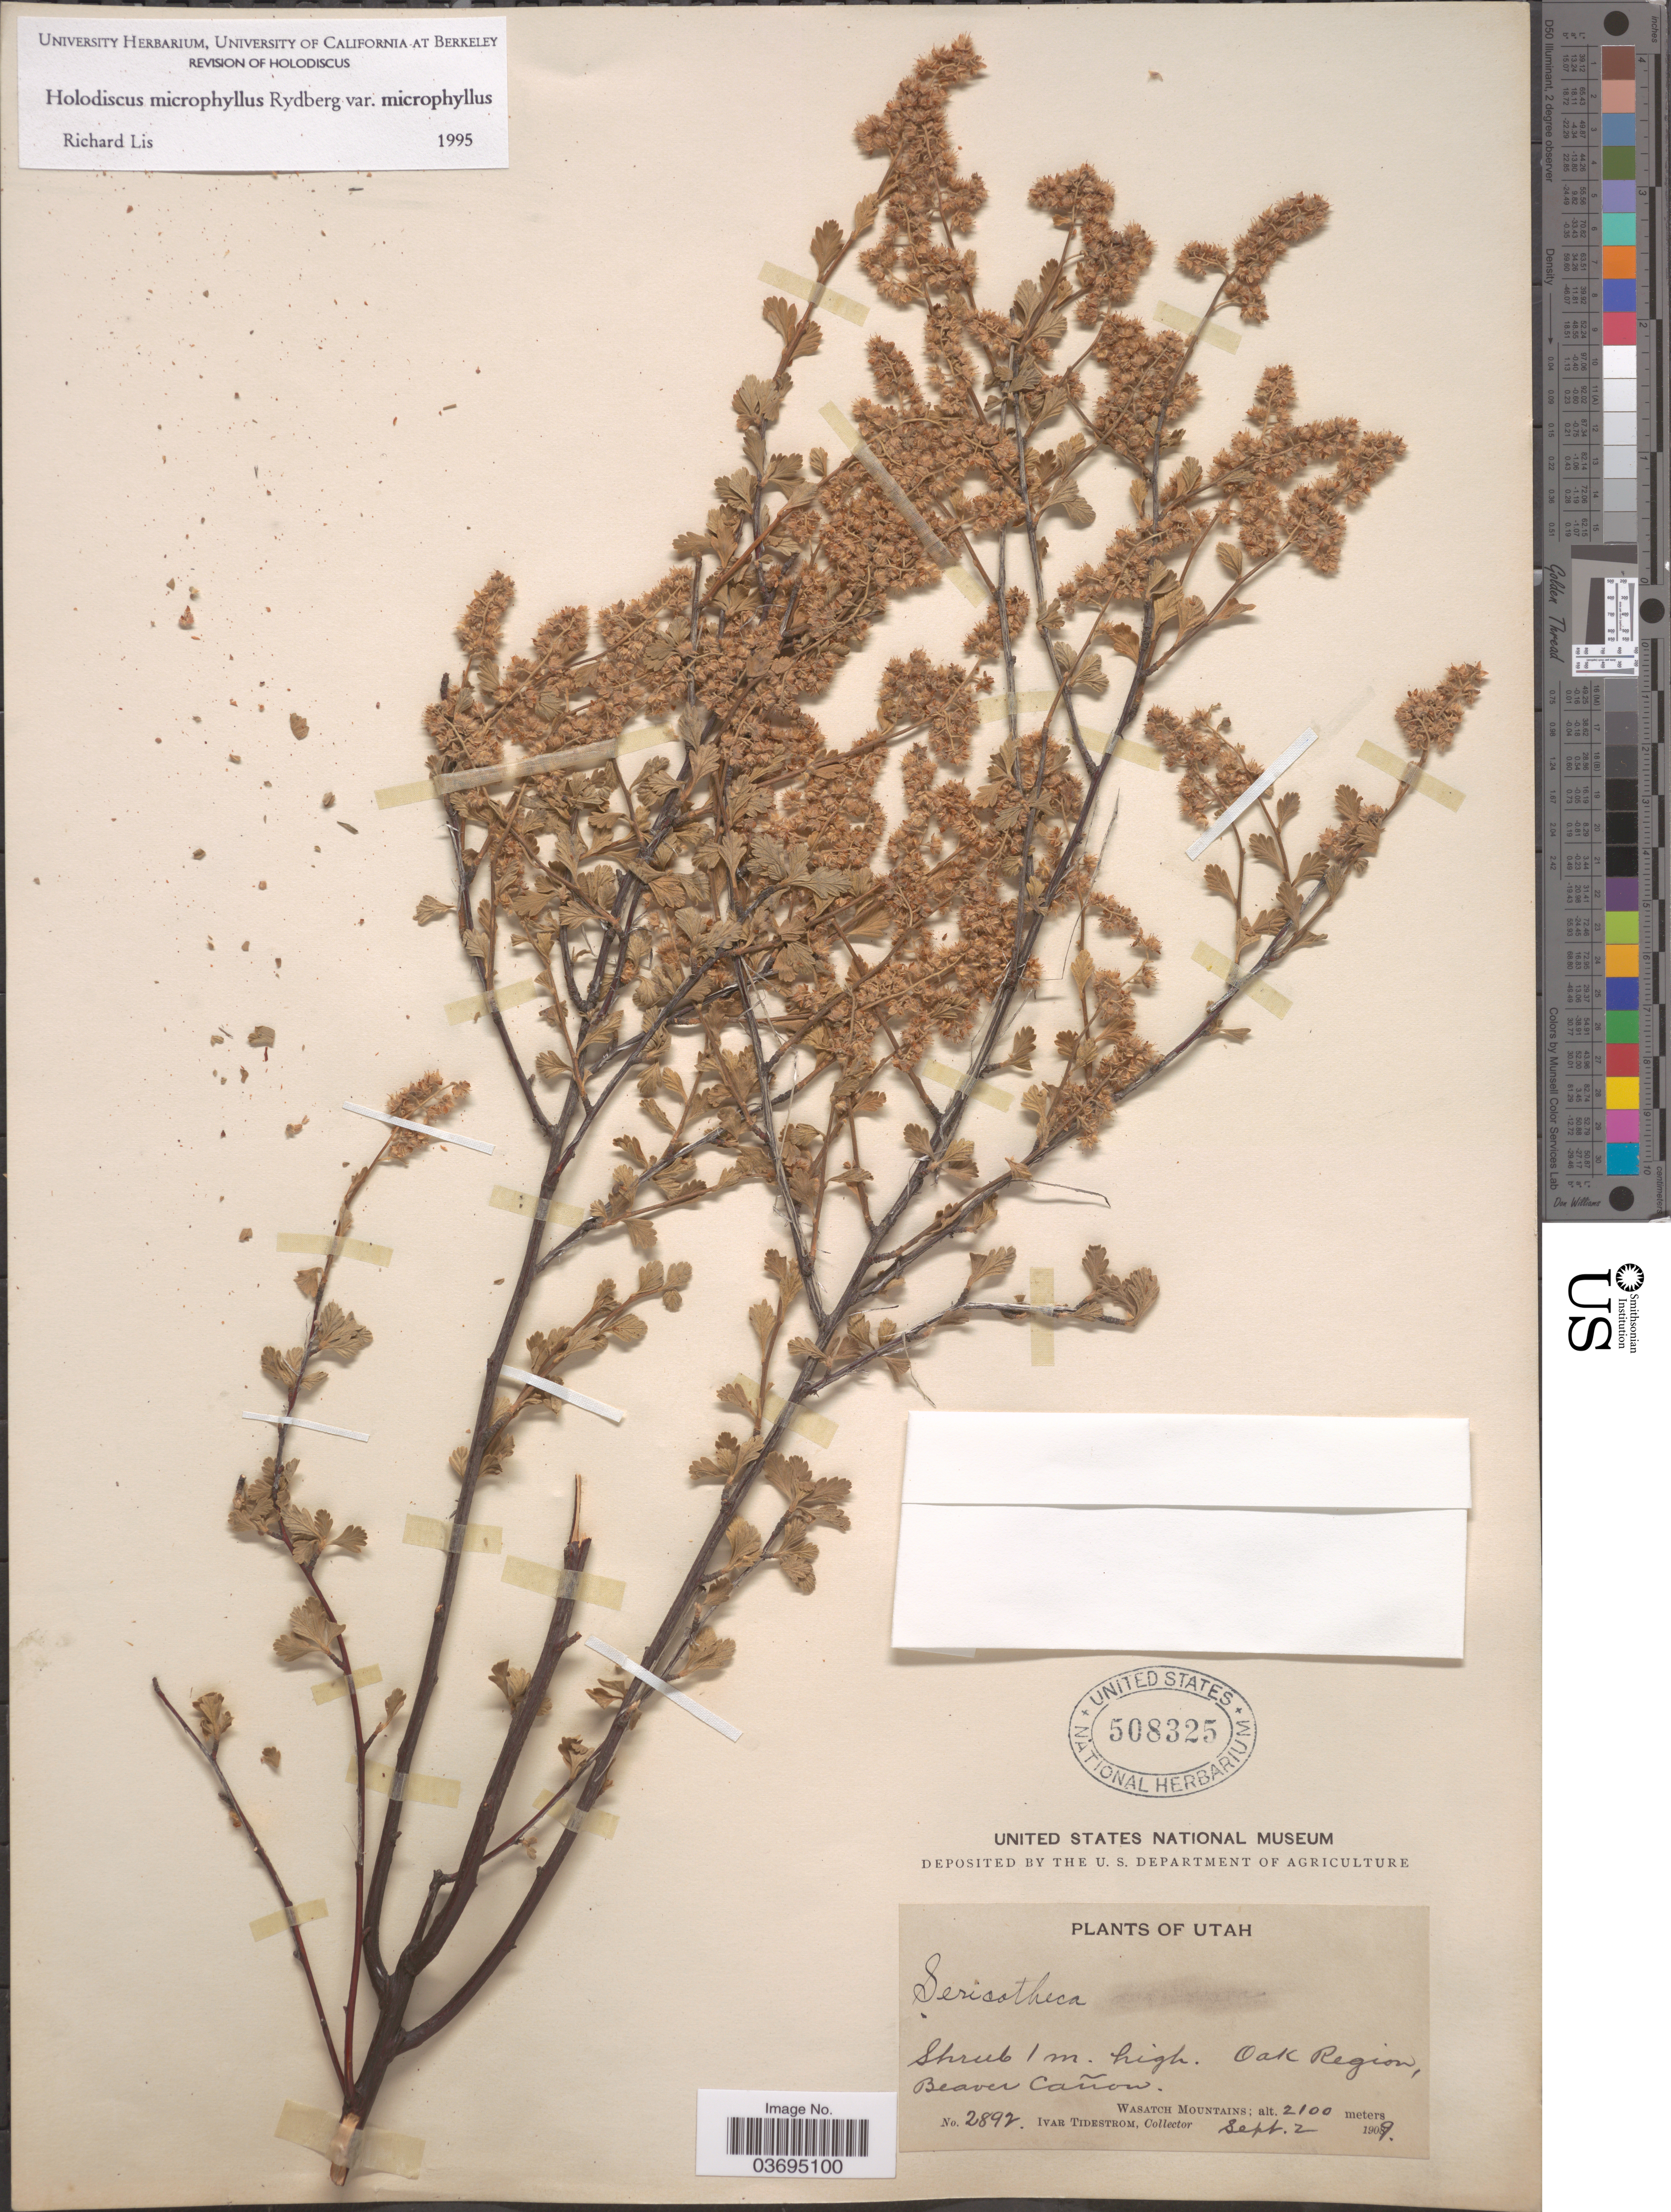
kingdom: Plantae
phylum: Tracheophyta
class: Magnoliopsida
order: Rosales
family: Rosaceae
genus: Holodiscus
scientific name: Holodiscus discolor var. microphyllus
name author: (Rydb.) Jeps.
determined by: Strong, Mark T., (BOT), Smithsonian Institution - National Museum of Natural History (UNITED STATES)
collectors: I. F. Tidestrom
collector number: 2892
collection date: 1909-09-02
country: United States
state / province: Utah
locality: Oak Region, Beaver Cañon. Wasatch Mountains.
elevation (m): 2100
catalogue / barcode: US 508325